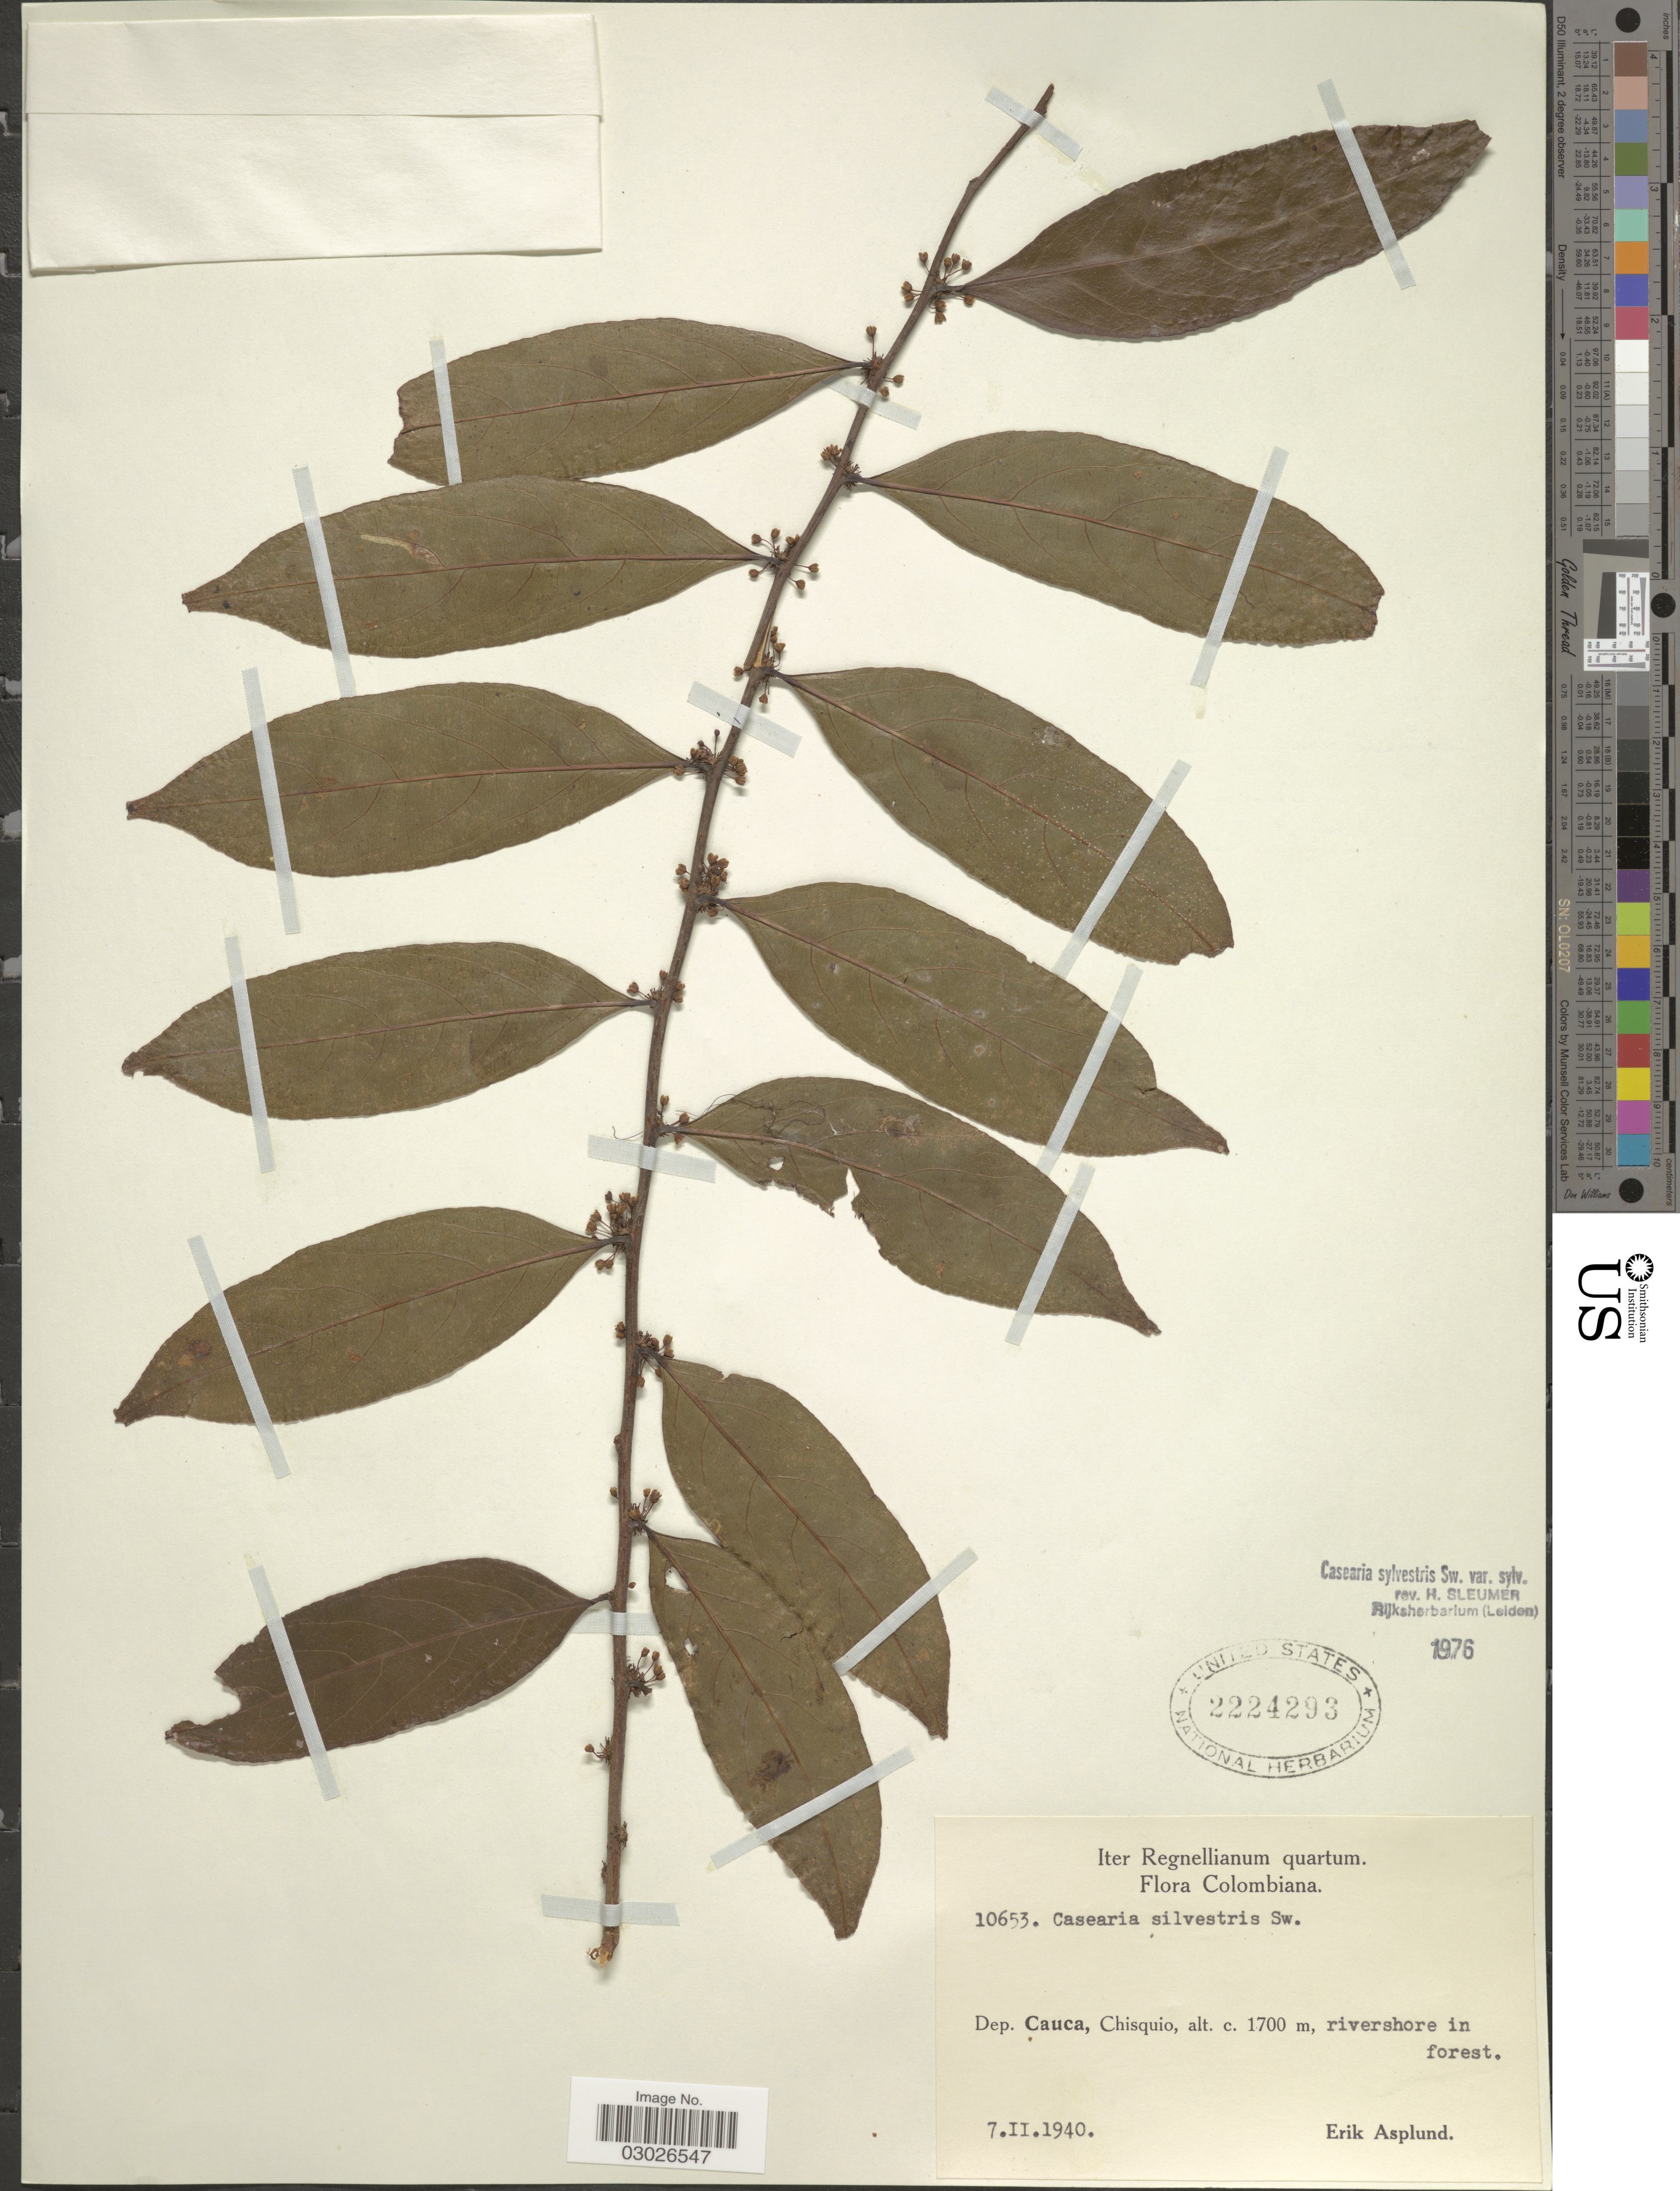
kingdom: Plantae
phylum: Tracheophyta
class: Magnoliopsida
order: Malpighiales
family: Salicaceae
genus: Casearia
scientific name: Casearia sylvestris var. sylvestris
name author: Sw.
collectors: E. Asplund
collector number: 10653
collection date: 1940-02-07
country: Colombia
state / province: Cauca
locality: Dep. Cauca, Chisquio, rivershore in forest.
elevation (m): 1700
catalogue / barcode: US 2224293